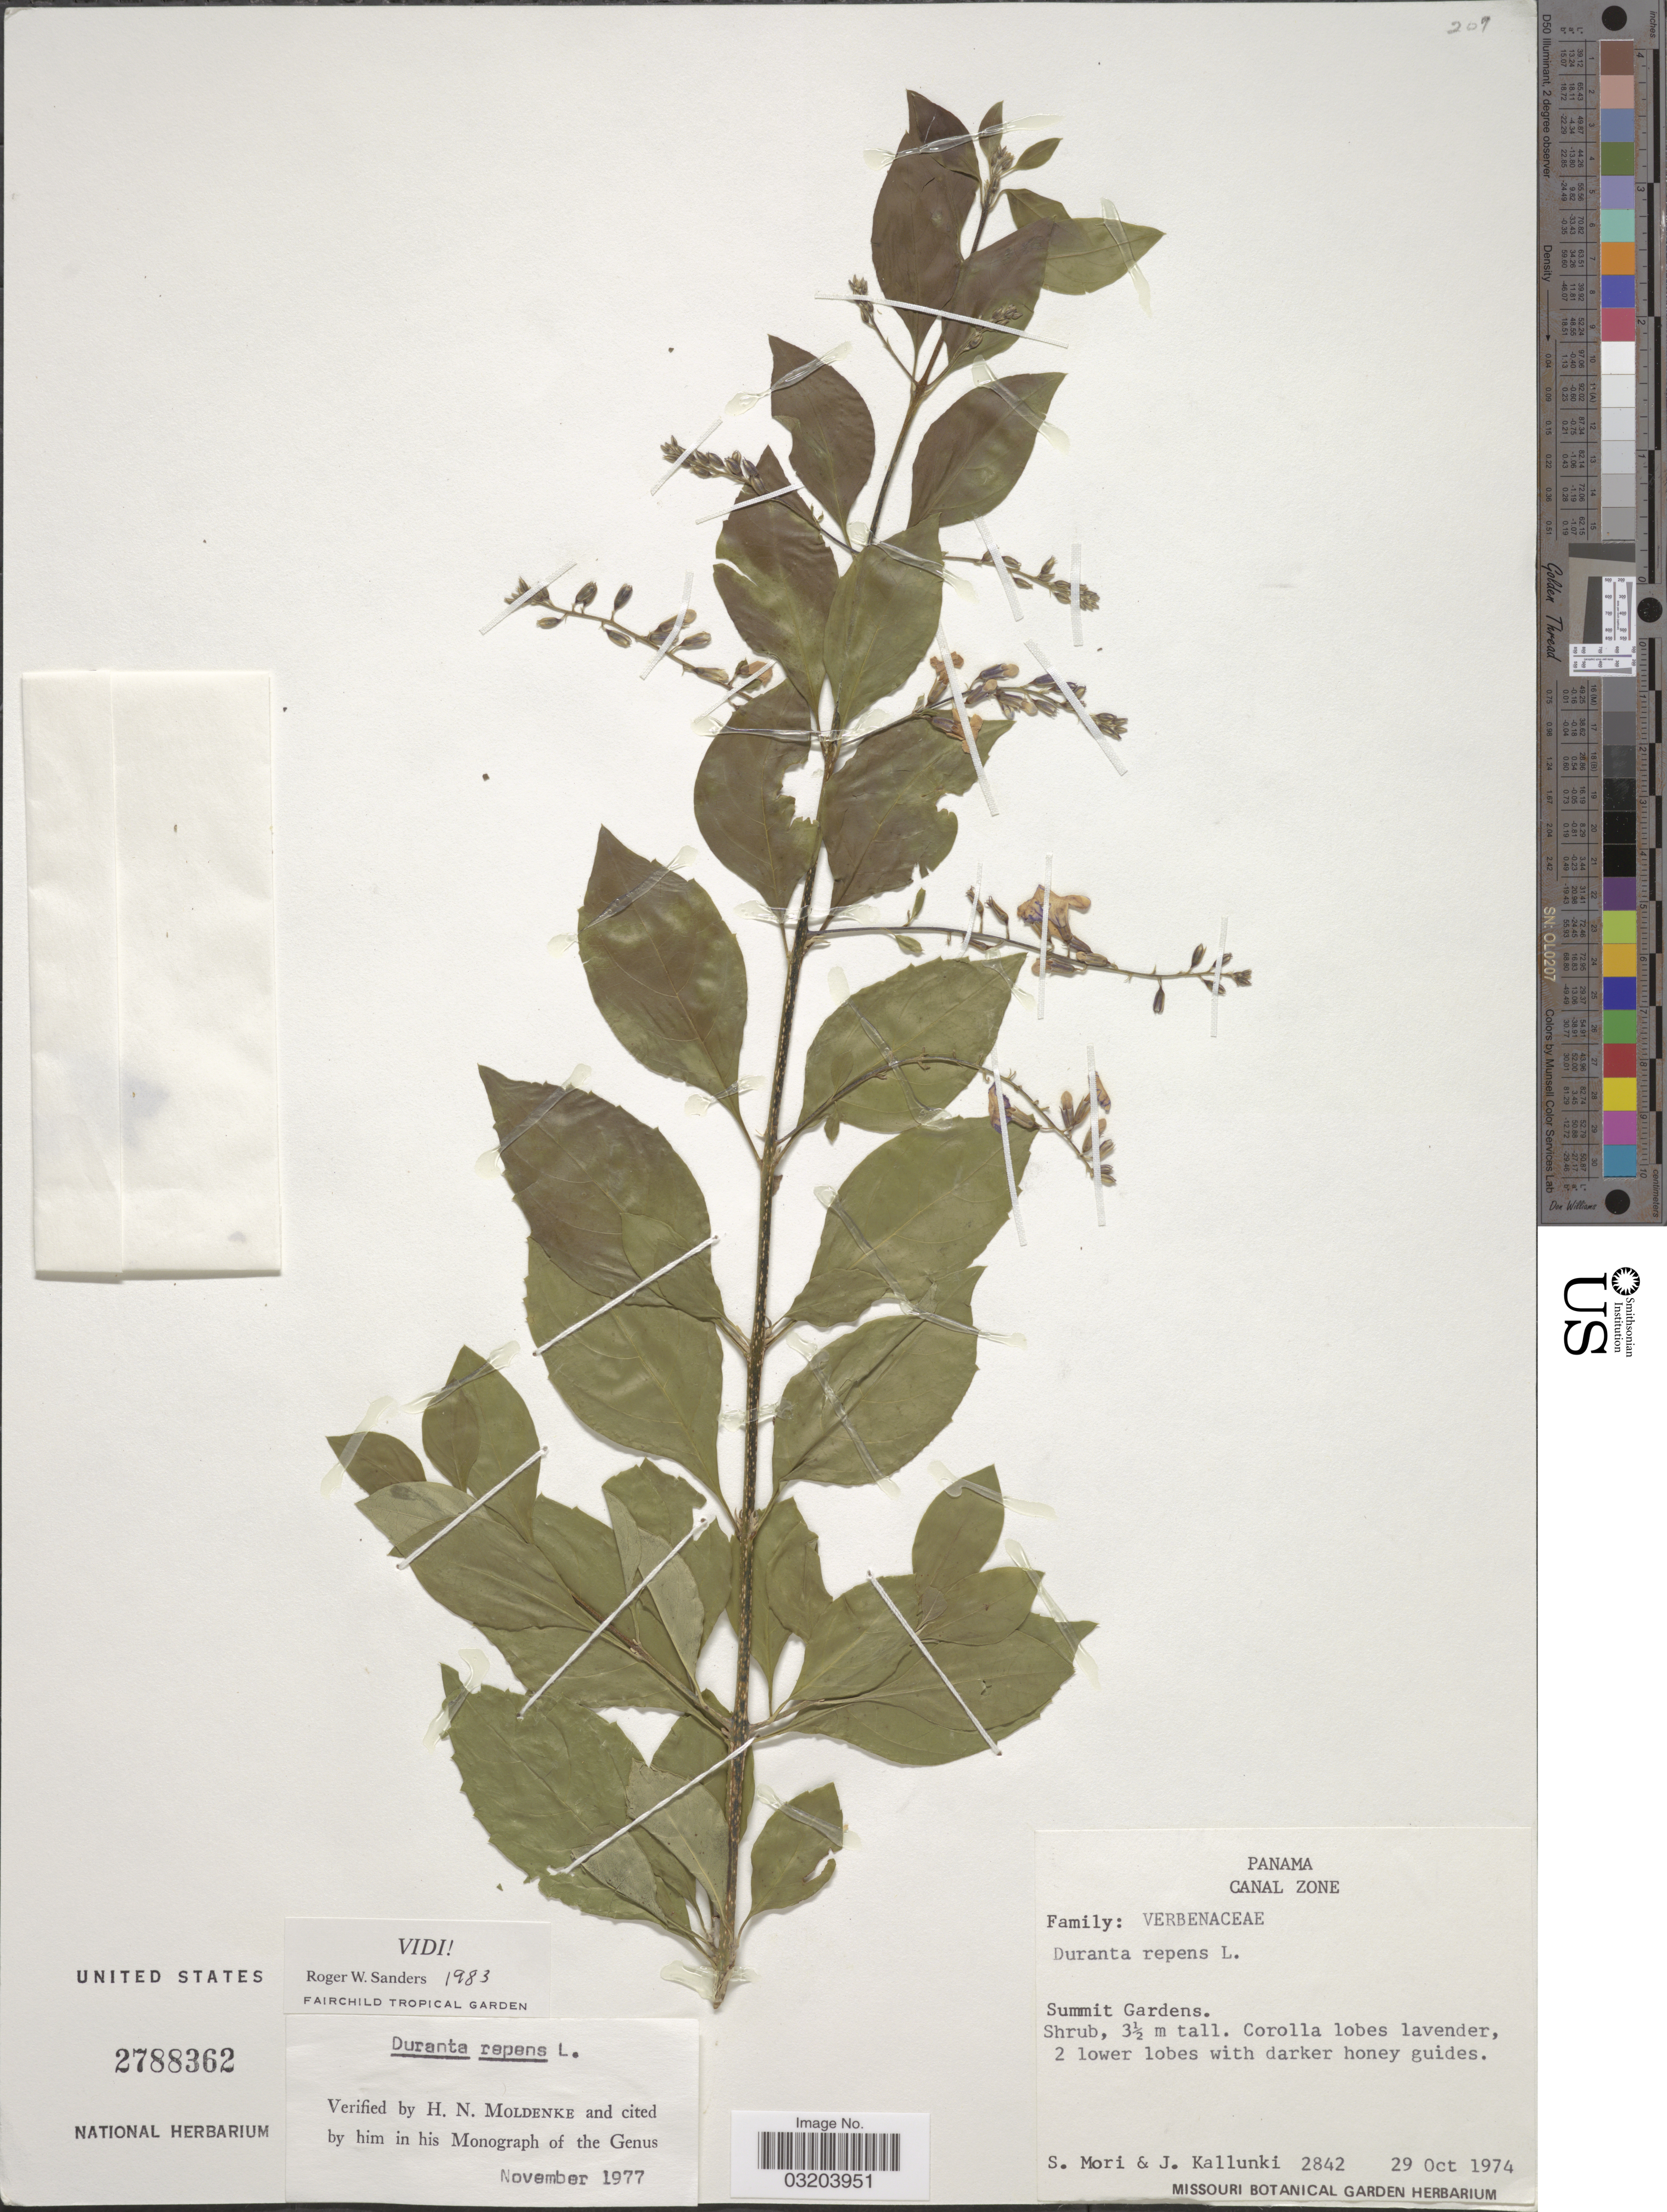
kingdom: Plantae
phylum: Tracheophyta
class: Magnoliopsida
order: Lamiales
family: Verbenaceae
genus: Duranta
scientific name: Duranta erecta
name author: L.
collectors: S. Mori & J. Kallunki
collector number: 2842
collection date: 1974-10-29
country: Panama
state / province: Colón / Panamá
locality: Canal Zone. Summit Gardens.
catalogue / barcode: US 2788362